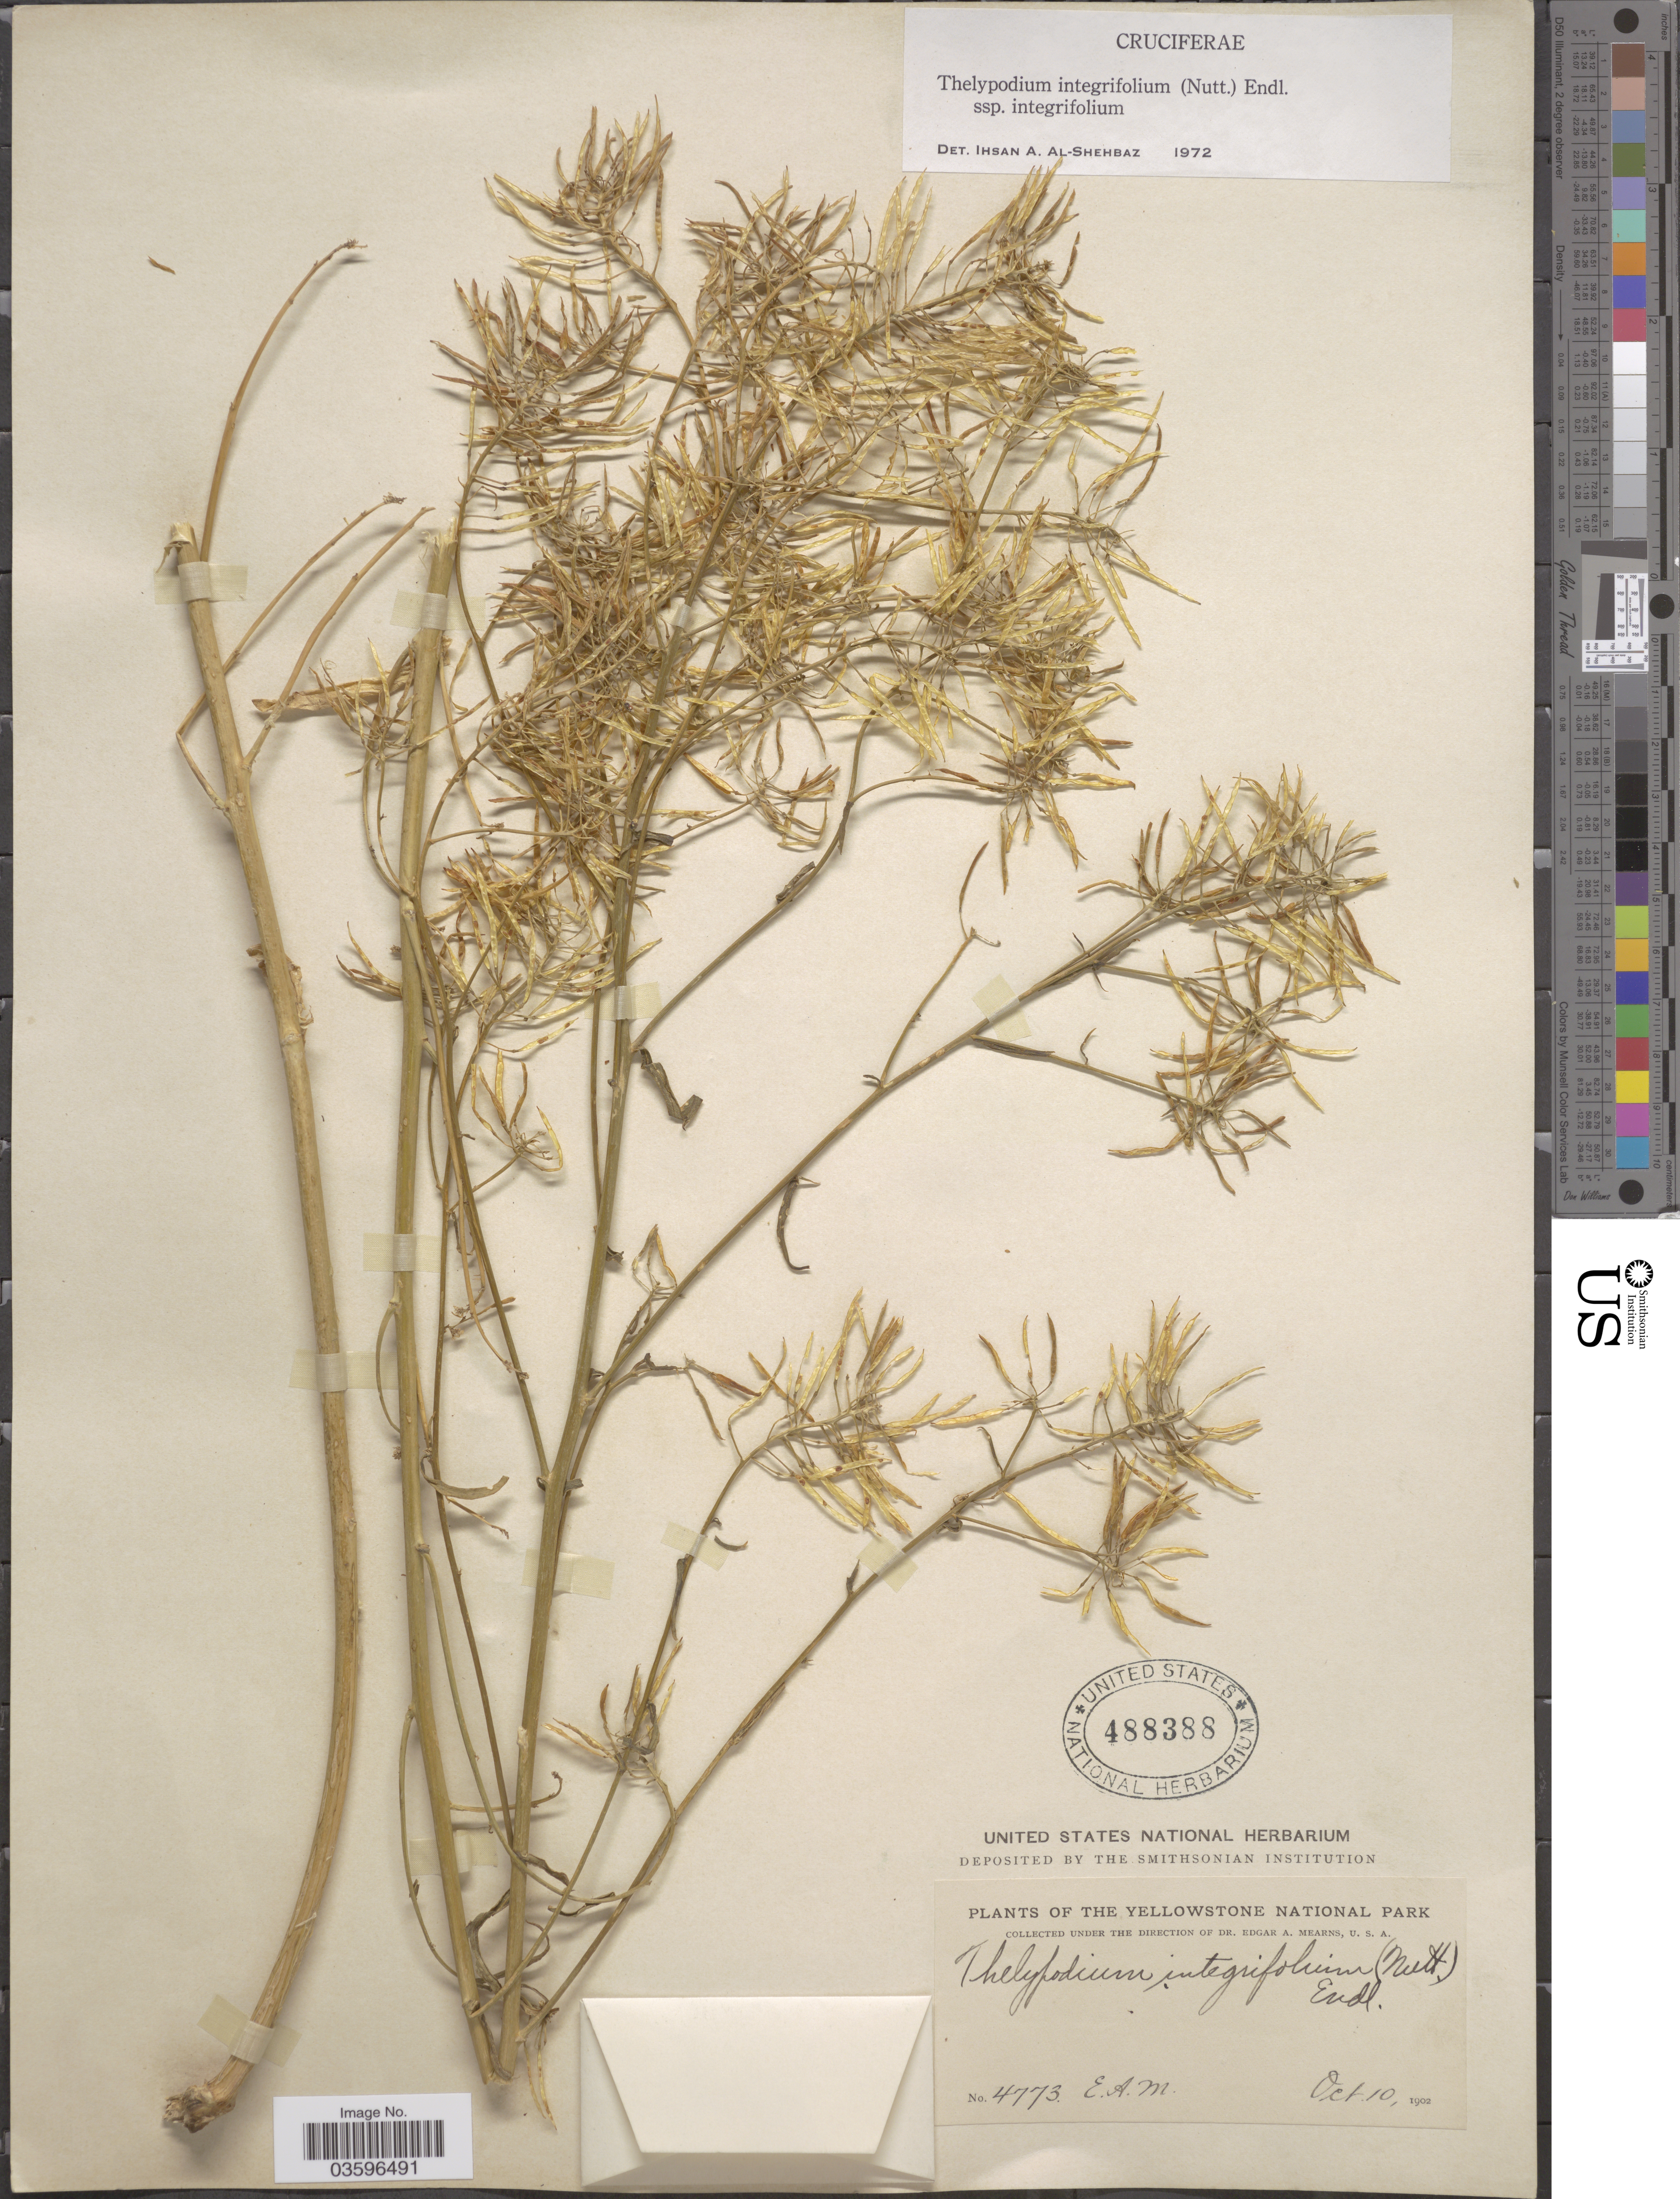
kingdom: Plantae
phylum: Tracheophyta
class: Magnoliopsida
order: Brassicales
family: Brassicaceae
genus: Thelypodium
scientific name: Thelypodium integrifolium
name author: (Nutt.) Endl.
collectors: E. A. Mearns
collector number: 4773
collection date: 1902-10-10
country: United States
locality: The Yellowstone National Park.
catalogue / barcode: US 488388